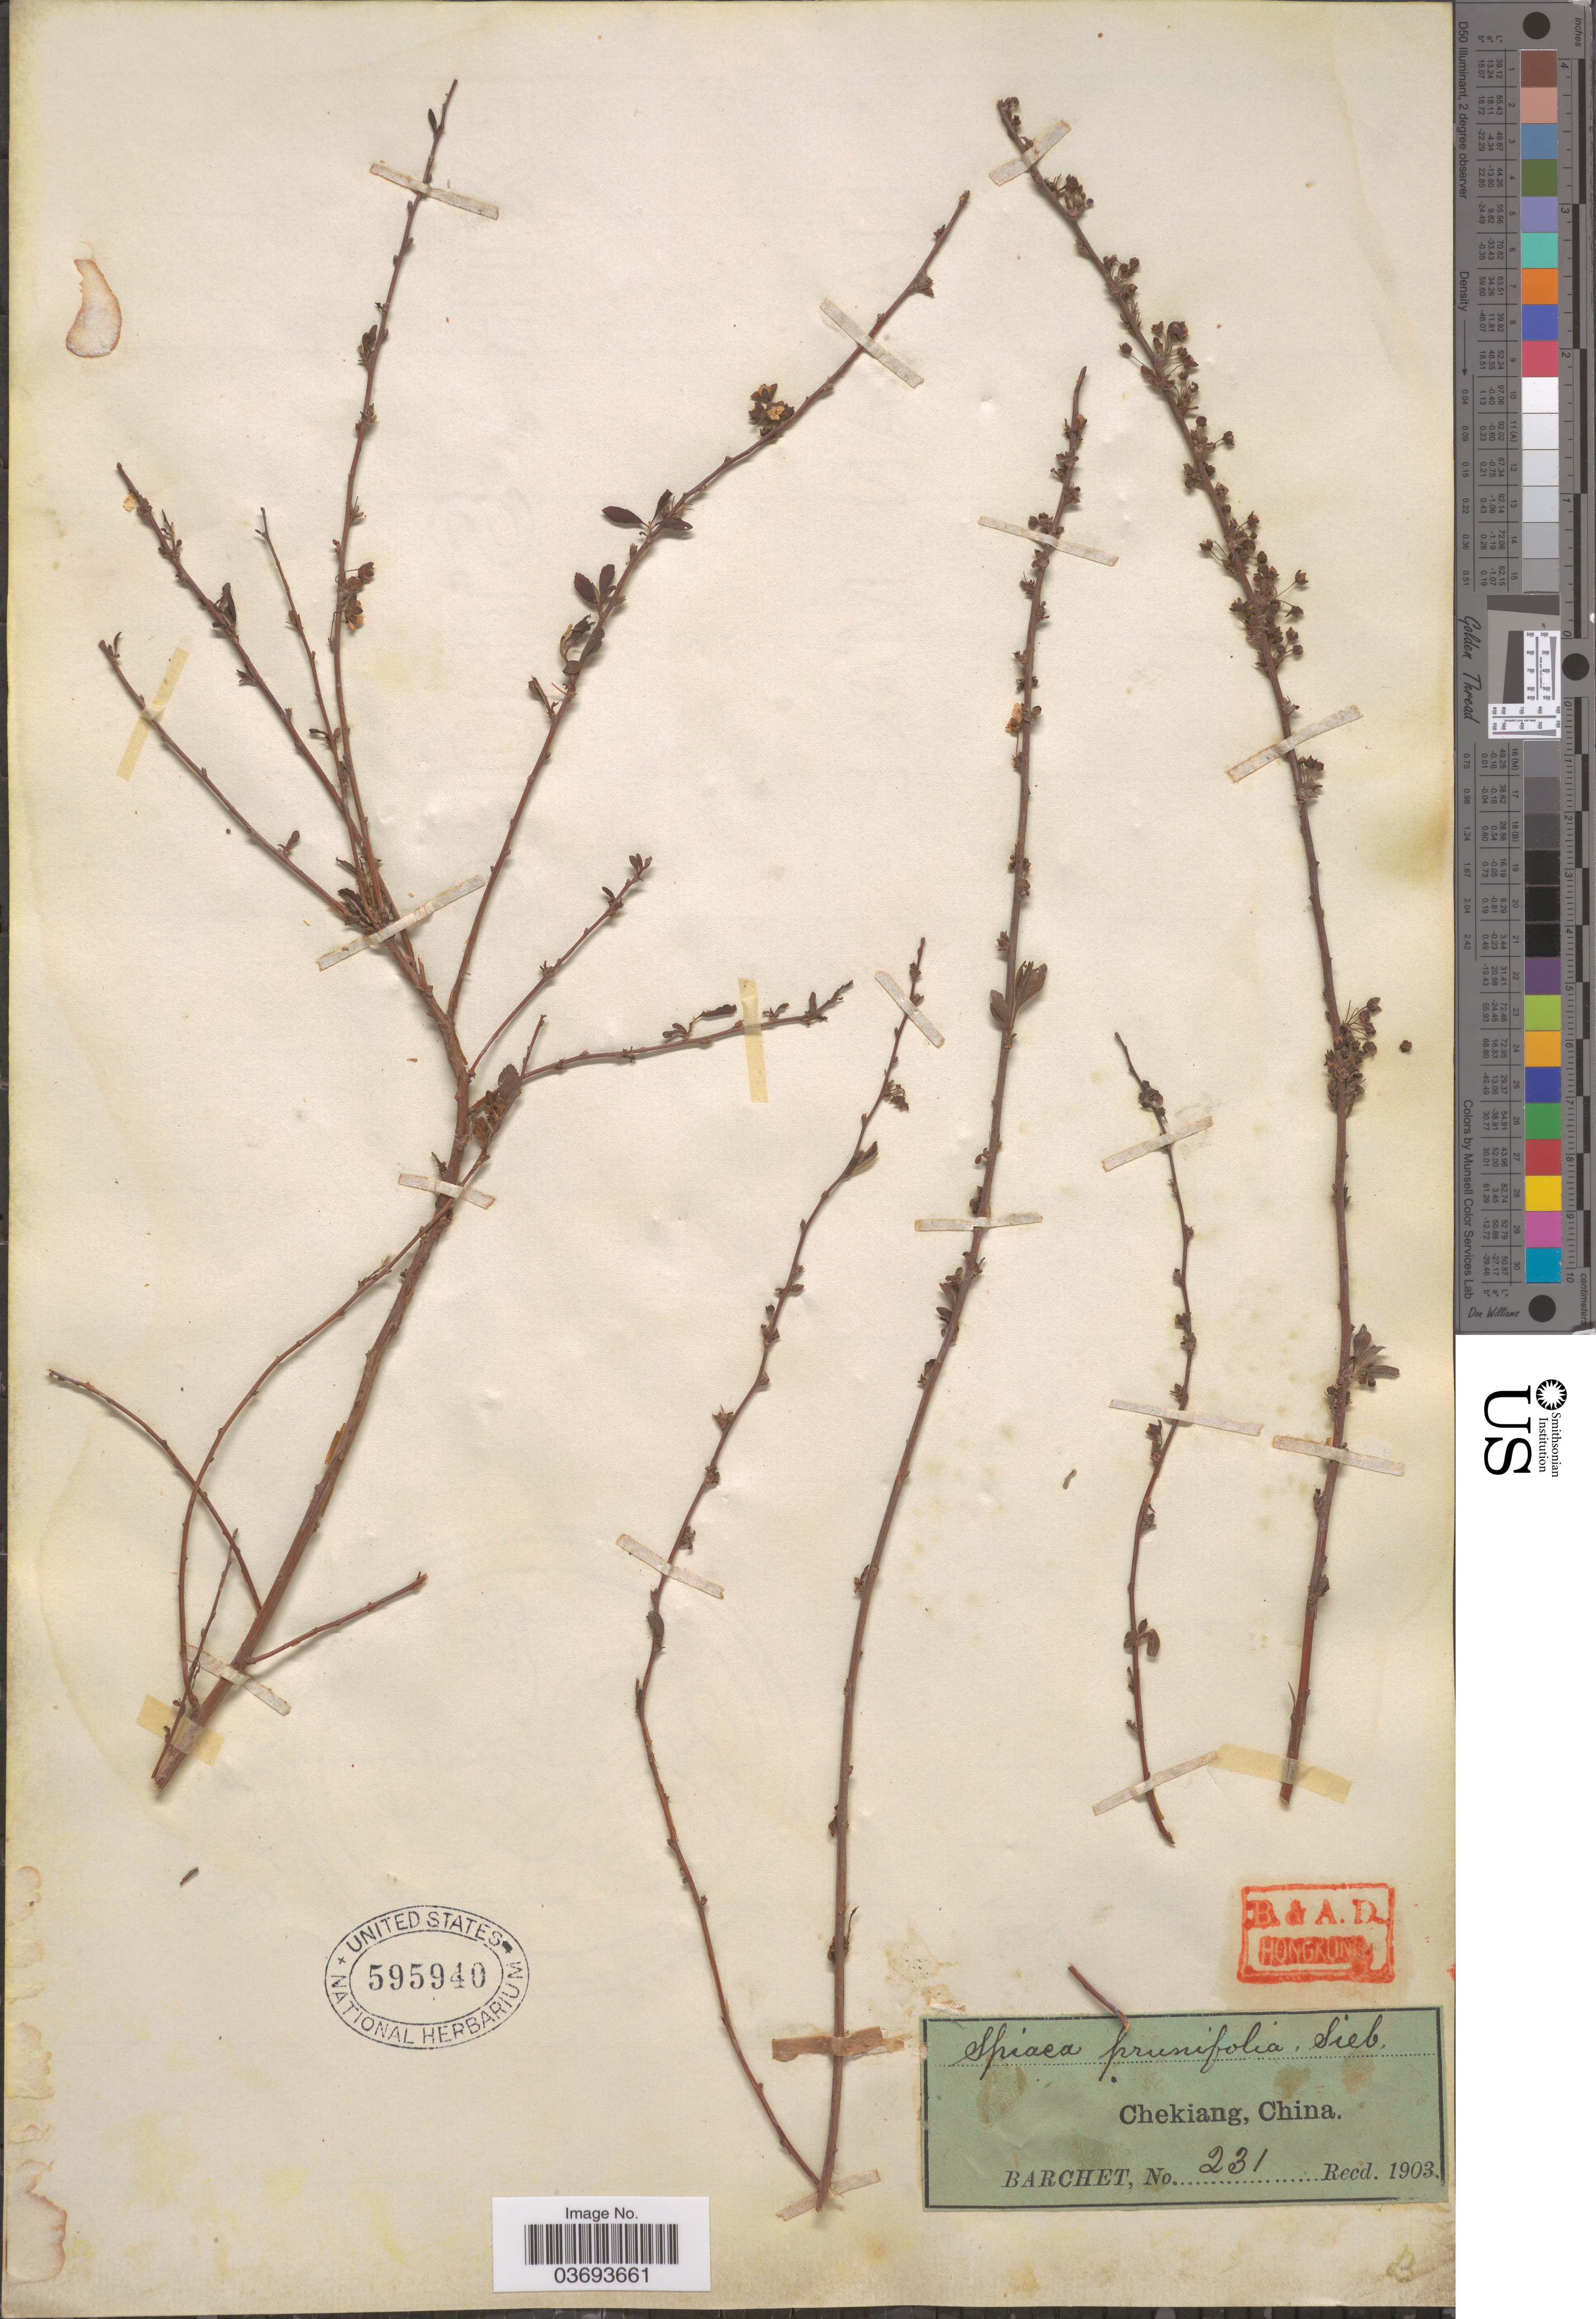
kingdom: Plantae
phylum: Tracheophyta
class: Magnoliopsida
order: Rosales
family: Rosaceae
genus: Spiraea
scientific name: Spiraea prunifolia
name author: Siebold & Zucc.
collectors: Barchet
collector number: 231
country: China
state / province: Zhejiang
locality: Chekiang.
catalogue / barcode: US 595940